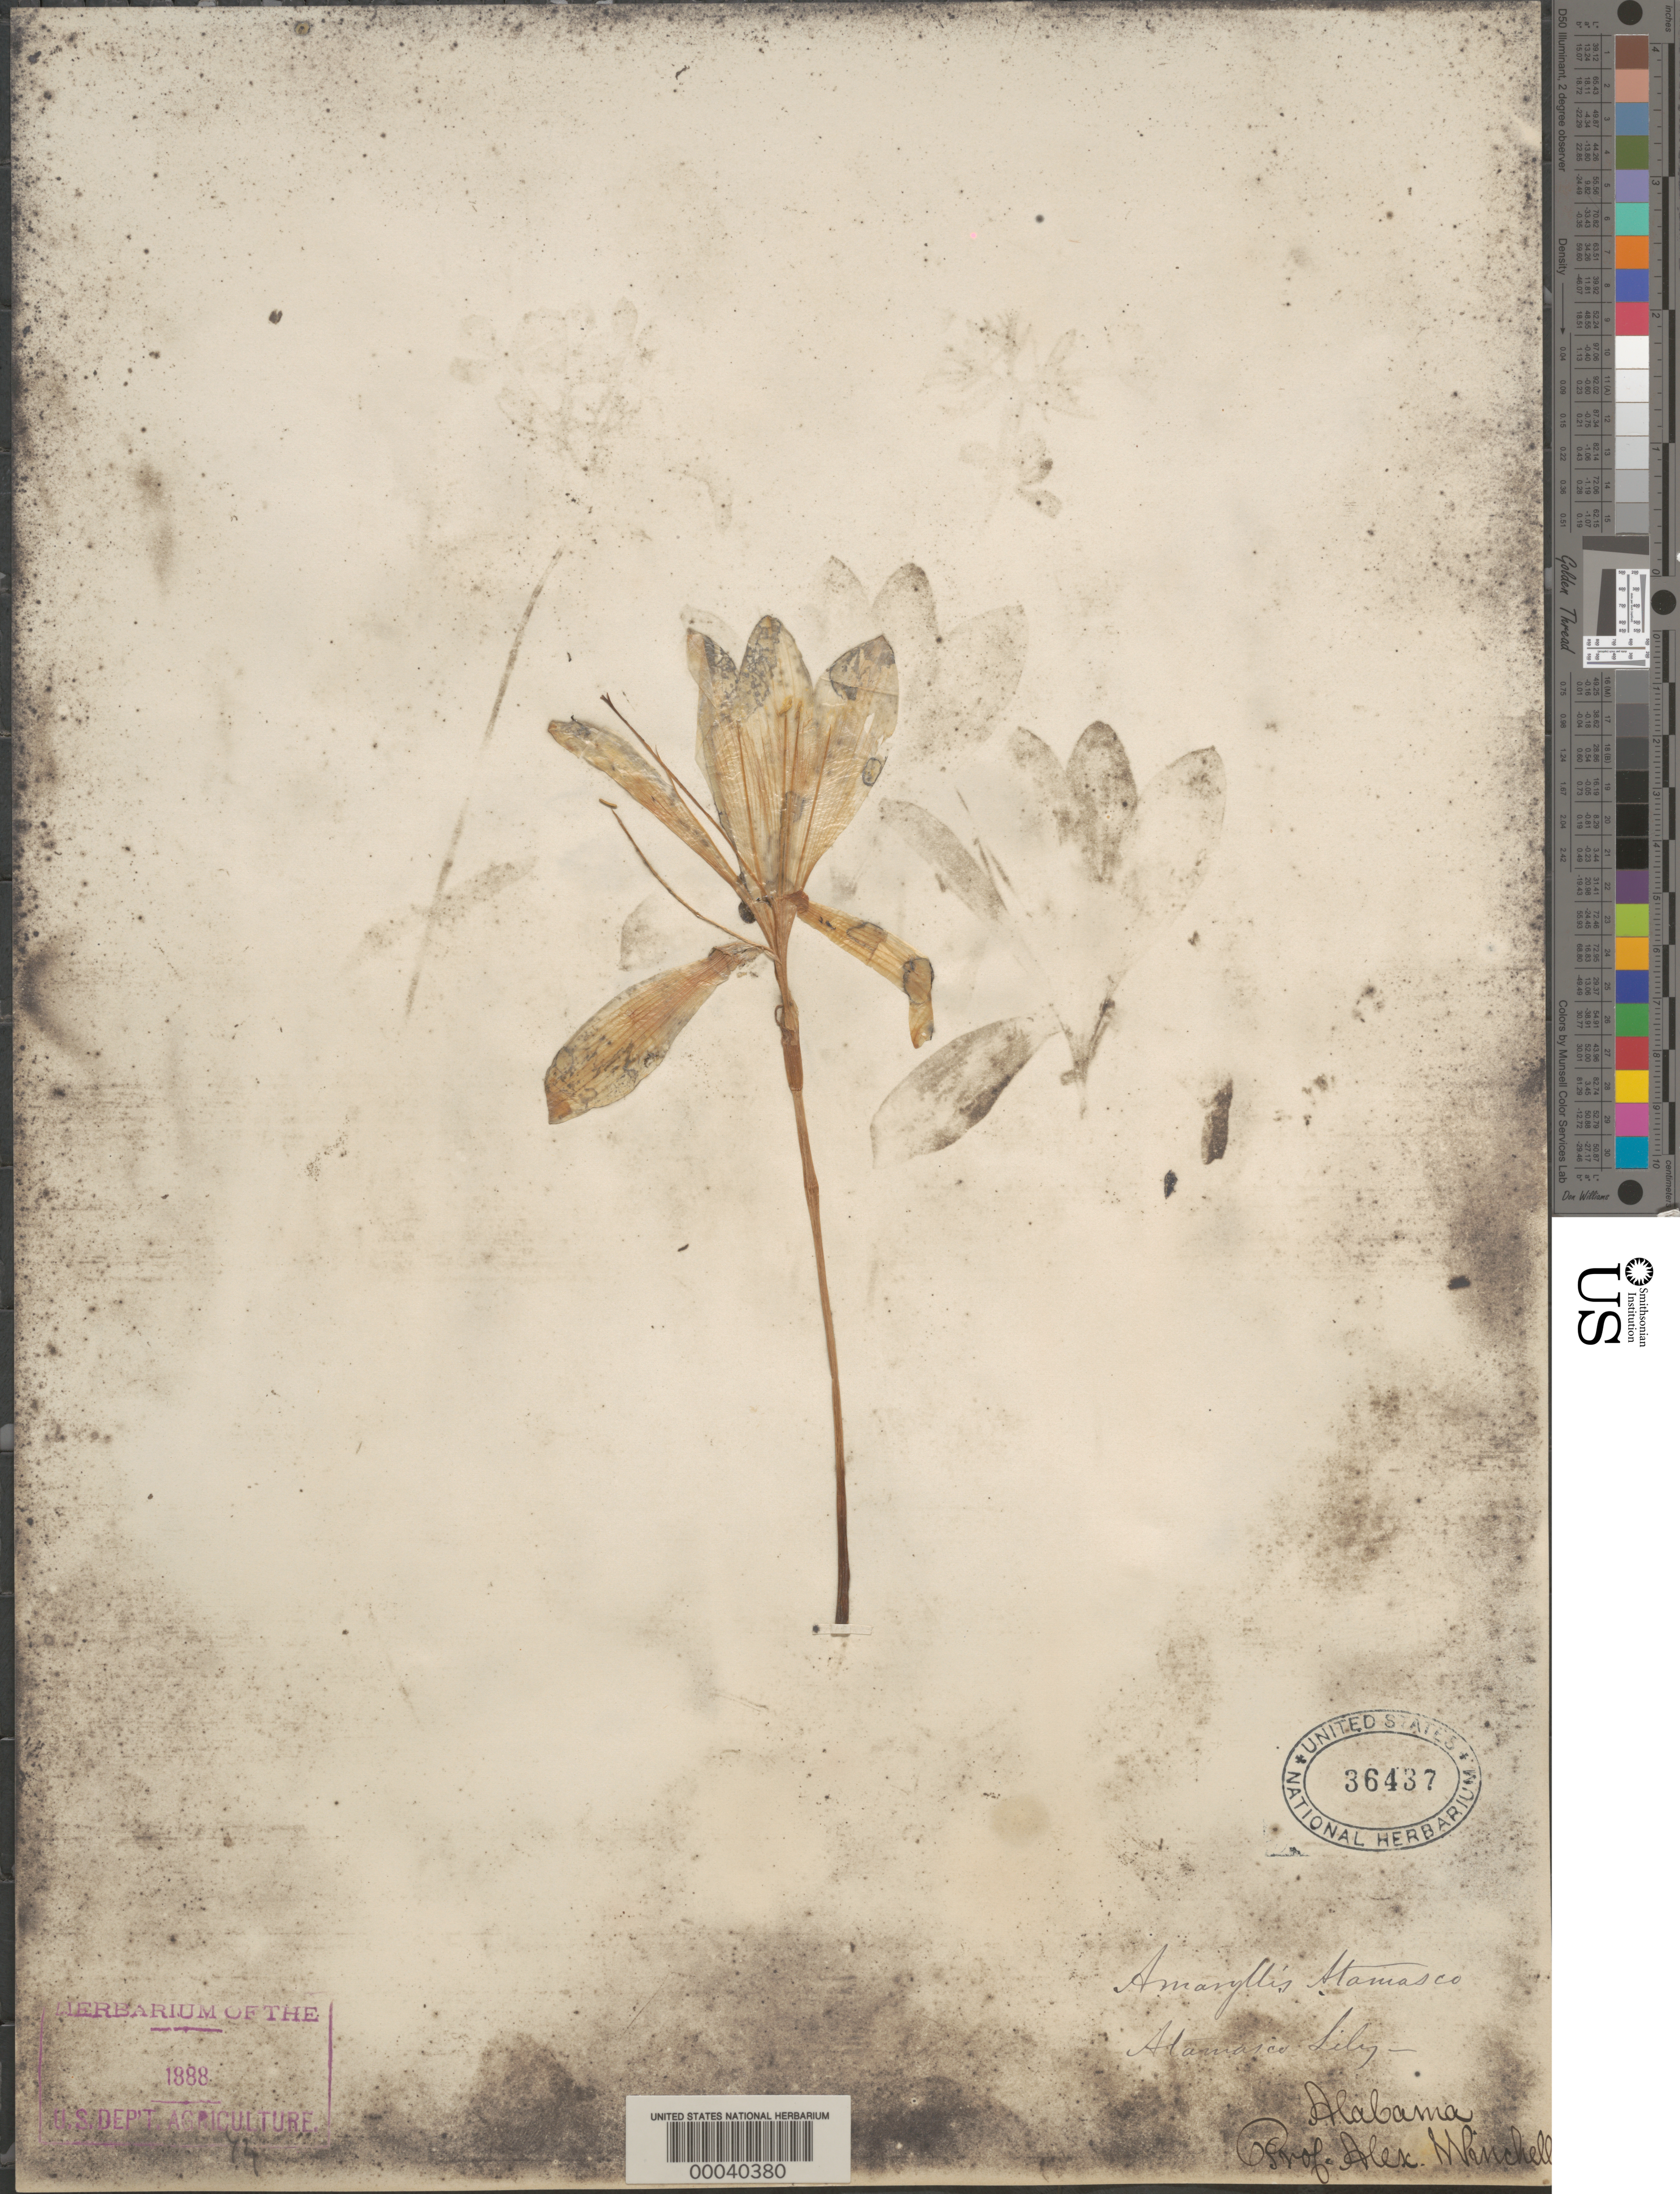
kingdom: Plantae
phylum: Tracheophyta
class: Liliopsida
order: Asparagales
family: Amaryllidaceae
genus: Zephyranthes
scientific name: Zephyranthes atamasco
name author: (L.) Herb.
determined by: Strong, Mark T.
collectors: A. Winchell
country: United States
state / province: Alabama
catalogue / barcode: US 36437